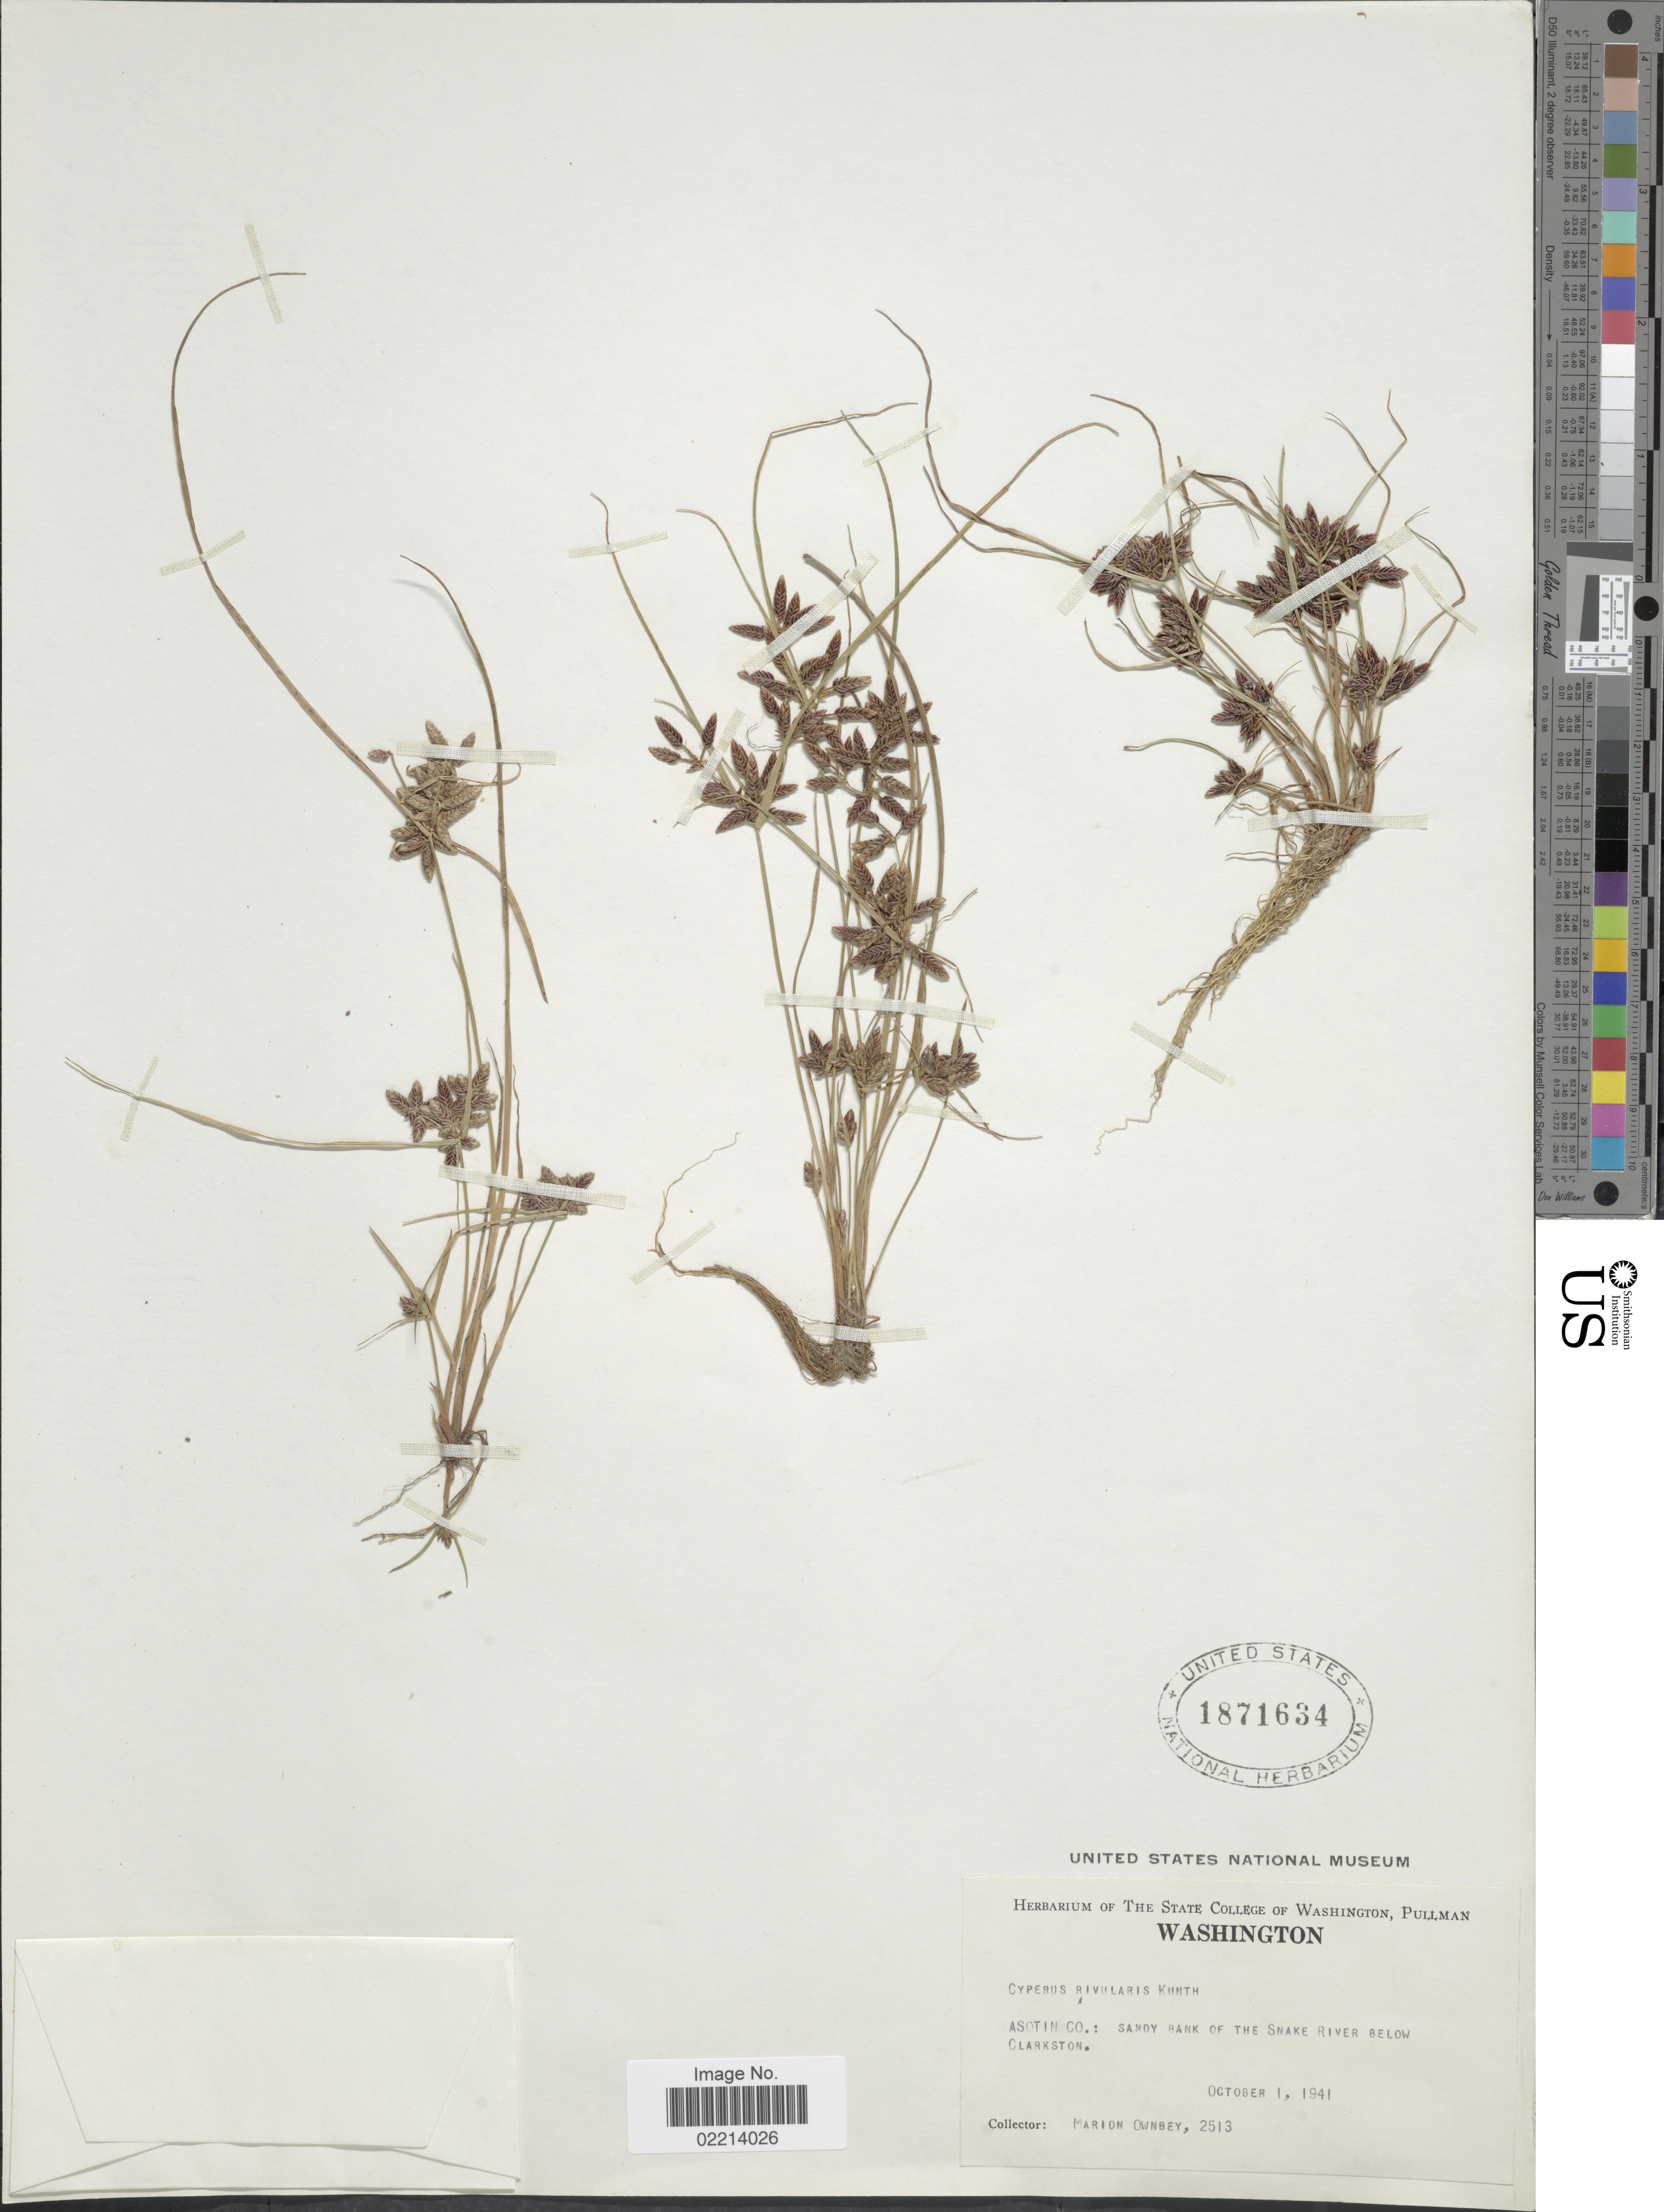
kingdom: Plantae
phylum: Tracheophyta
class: Liliopsida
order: Poales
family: Cyperaceae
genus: Cyperus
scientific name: Cyperus bipartitus Torr.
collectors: M. Ownbey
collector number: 2513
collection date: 1941-10-01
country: United States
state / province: Washington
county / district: Asotin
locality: Asotin Co.: sandy bank of the Snake River below Clarkston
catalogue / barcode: US 1871634